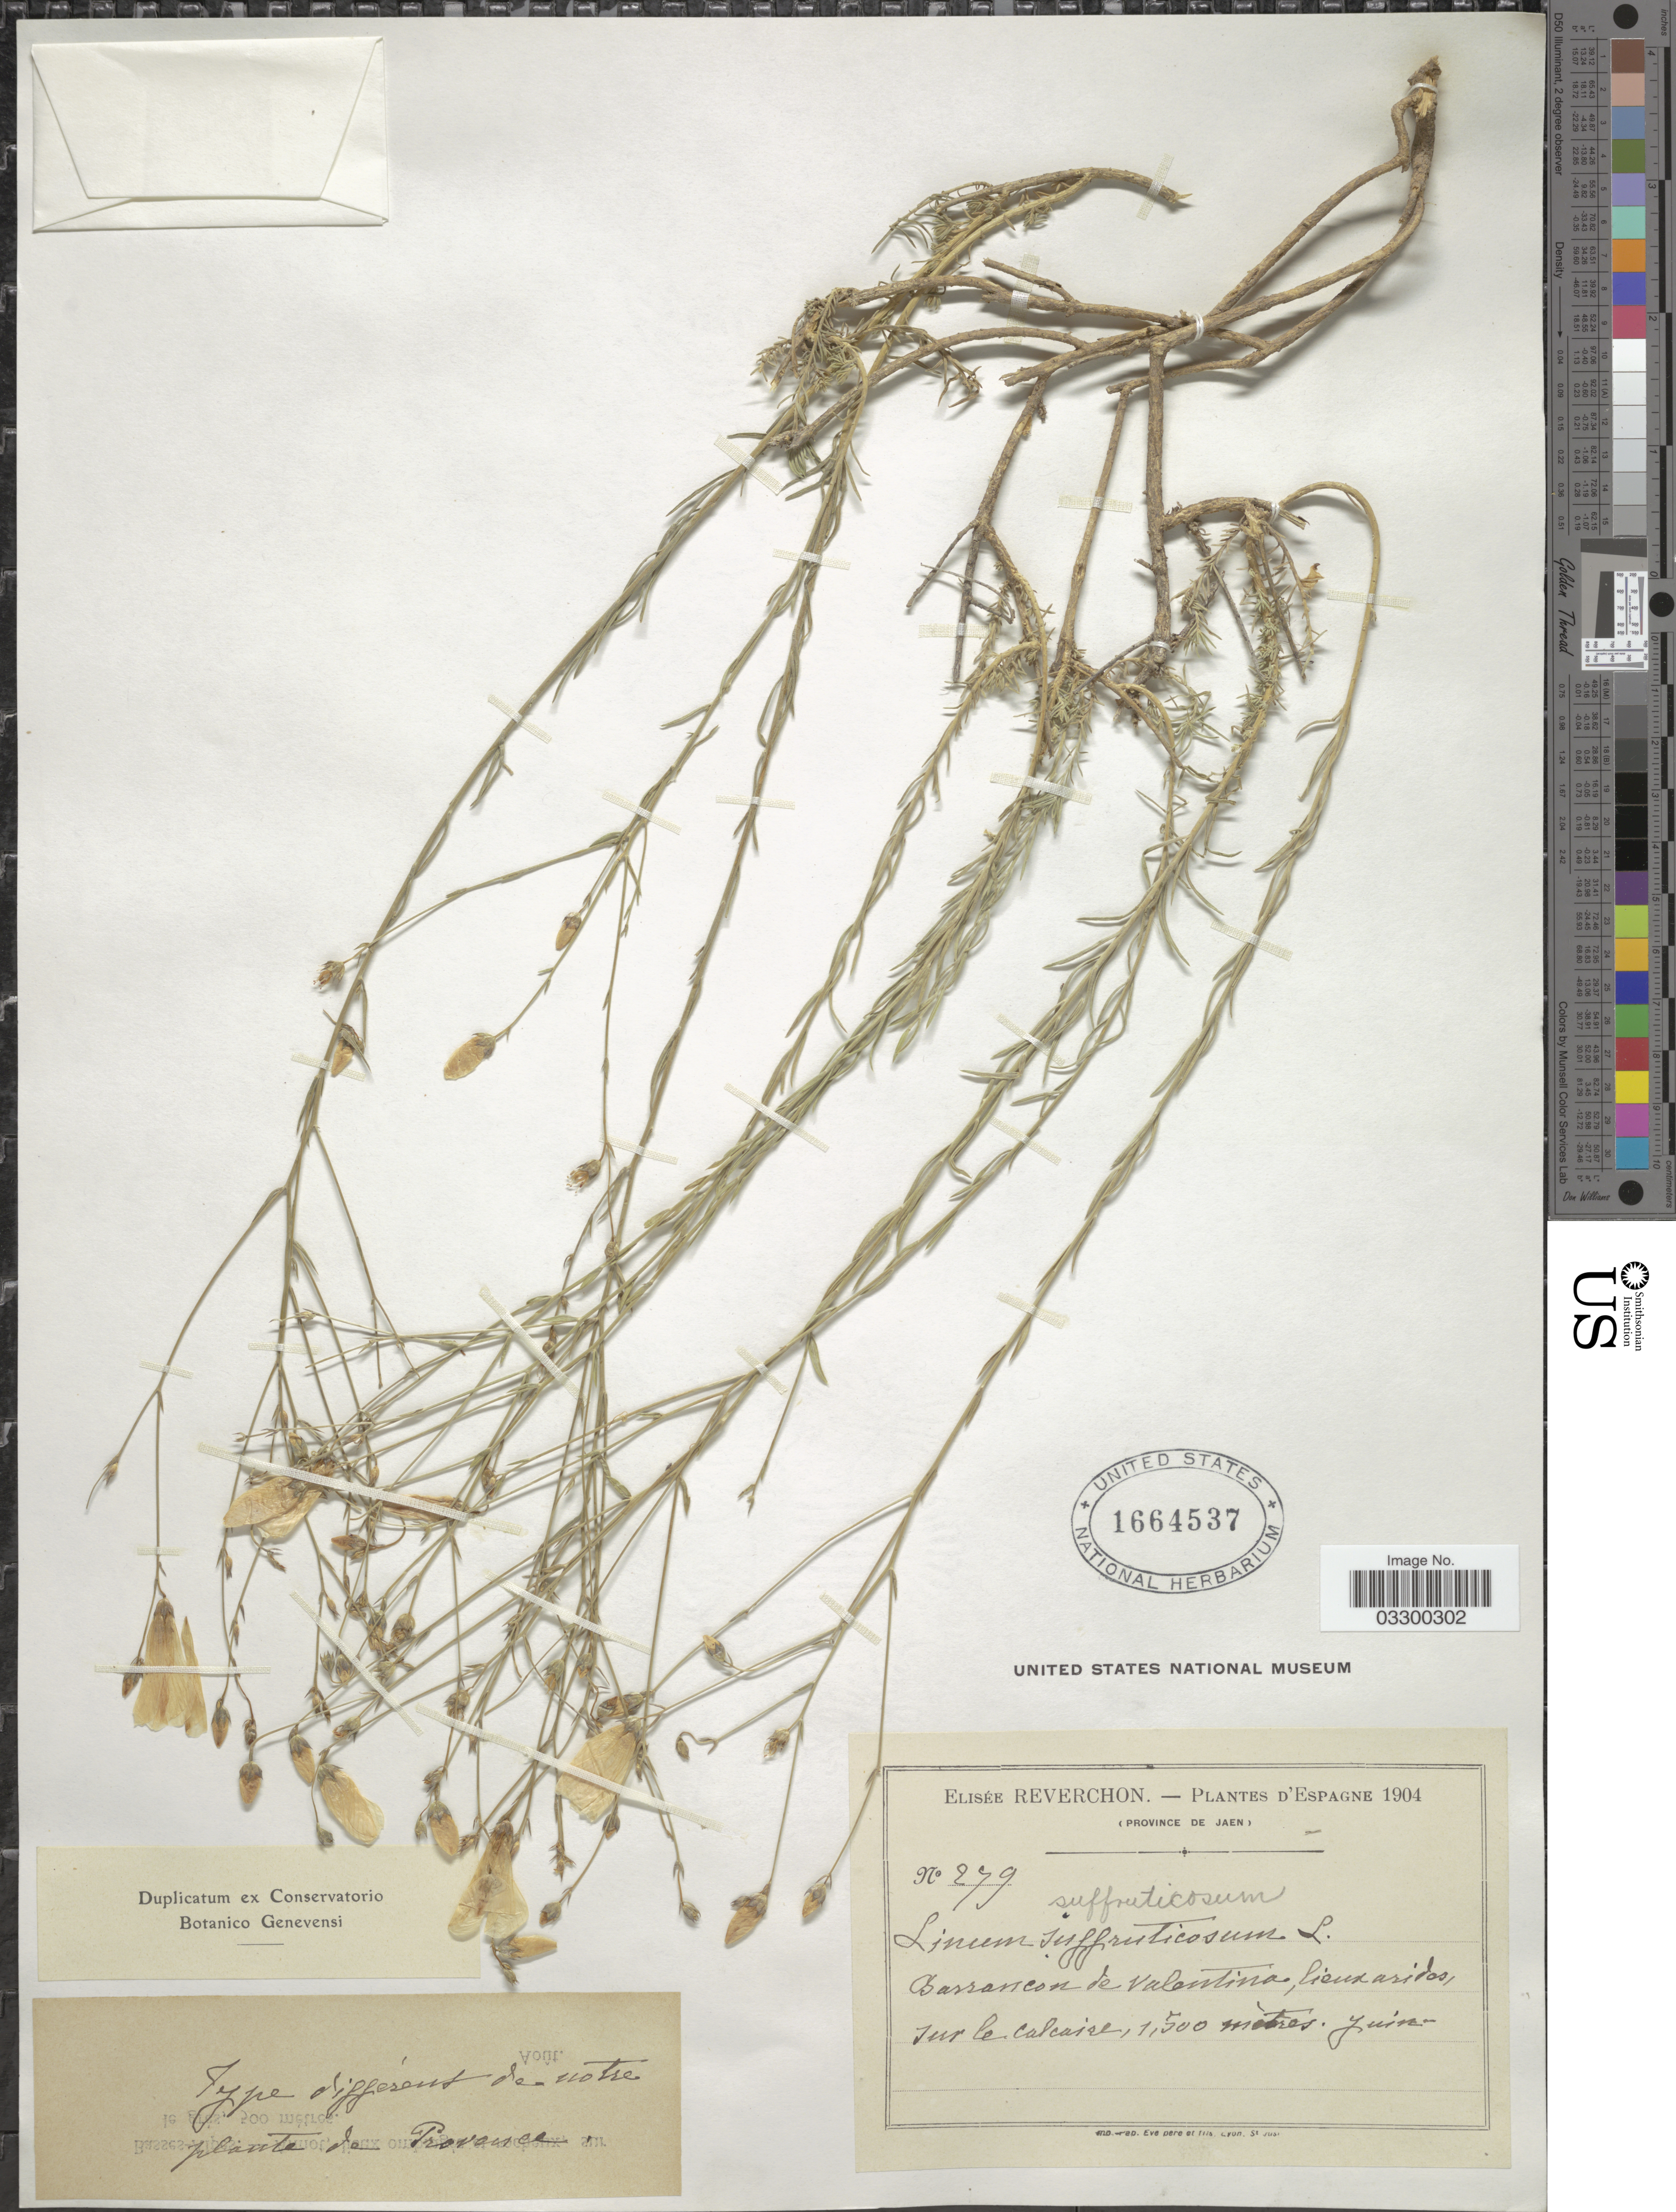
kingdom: Plantae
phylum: Tracheophyta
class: Magnoliopsida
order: Malpighiales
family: Linaceae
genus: Linum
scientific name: Linum suffruticosum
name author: L.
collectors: E. Reverchon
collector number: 279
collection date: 1904-06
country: Spain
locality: Province de Jaen. Barrasscon de Valentina, lieux aridas, sur le calcaire.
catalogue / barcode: US 1664537